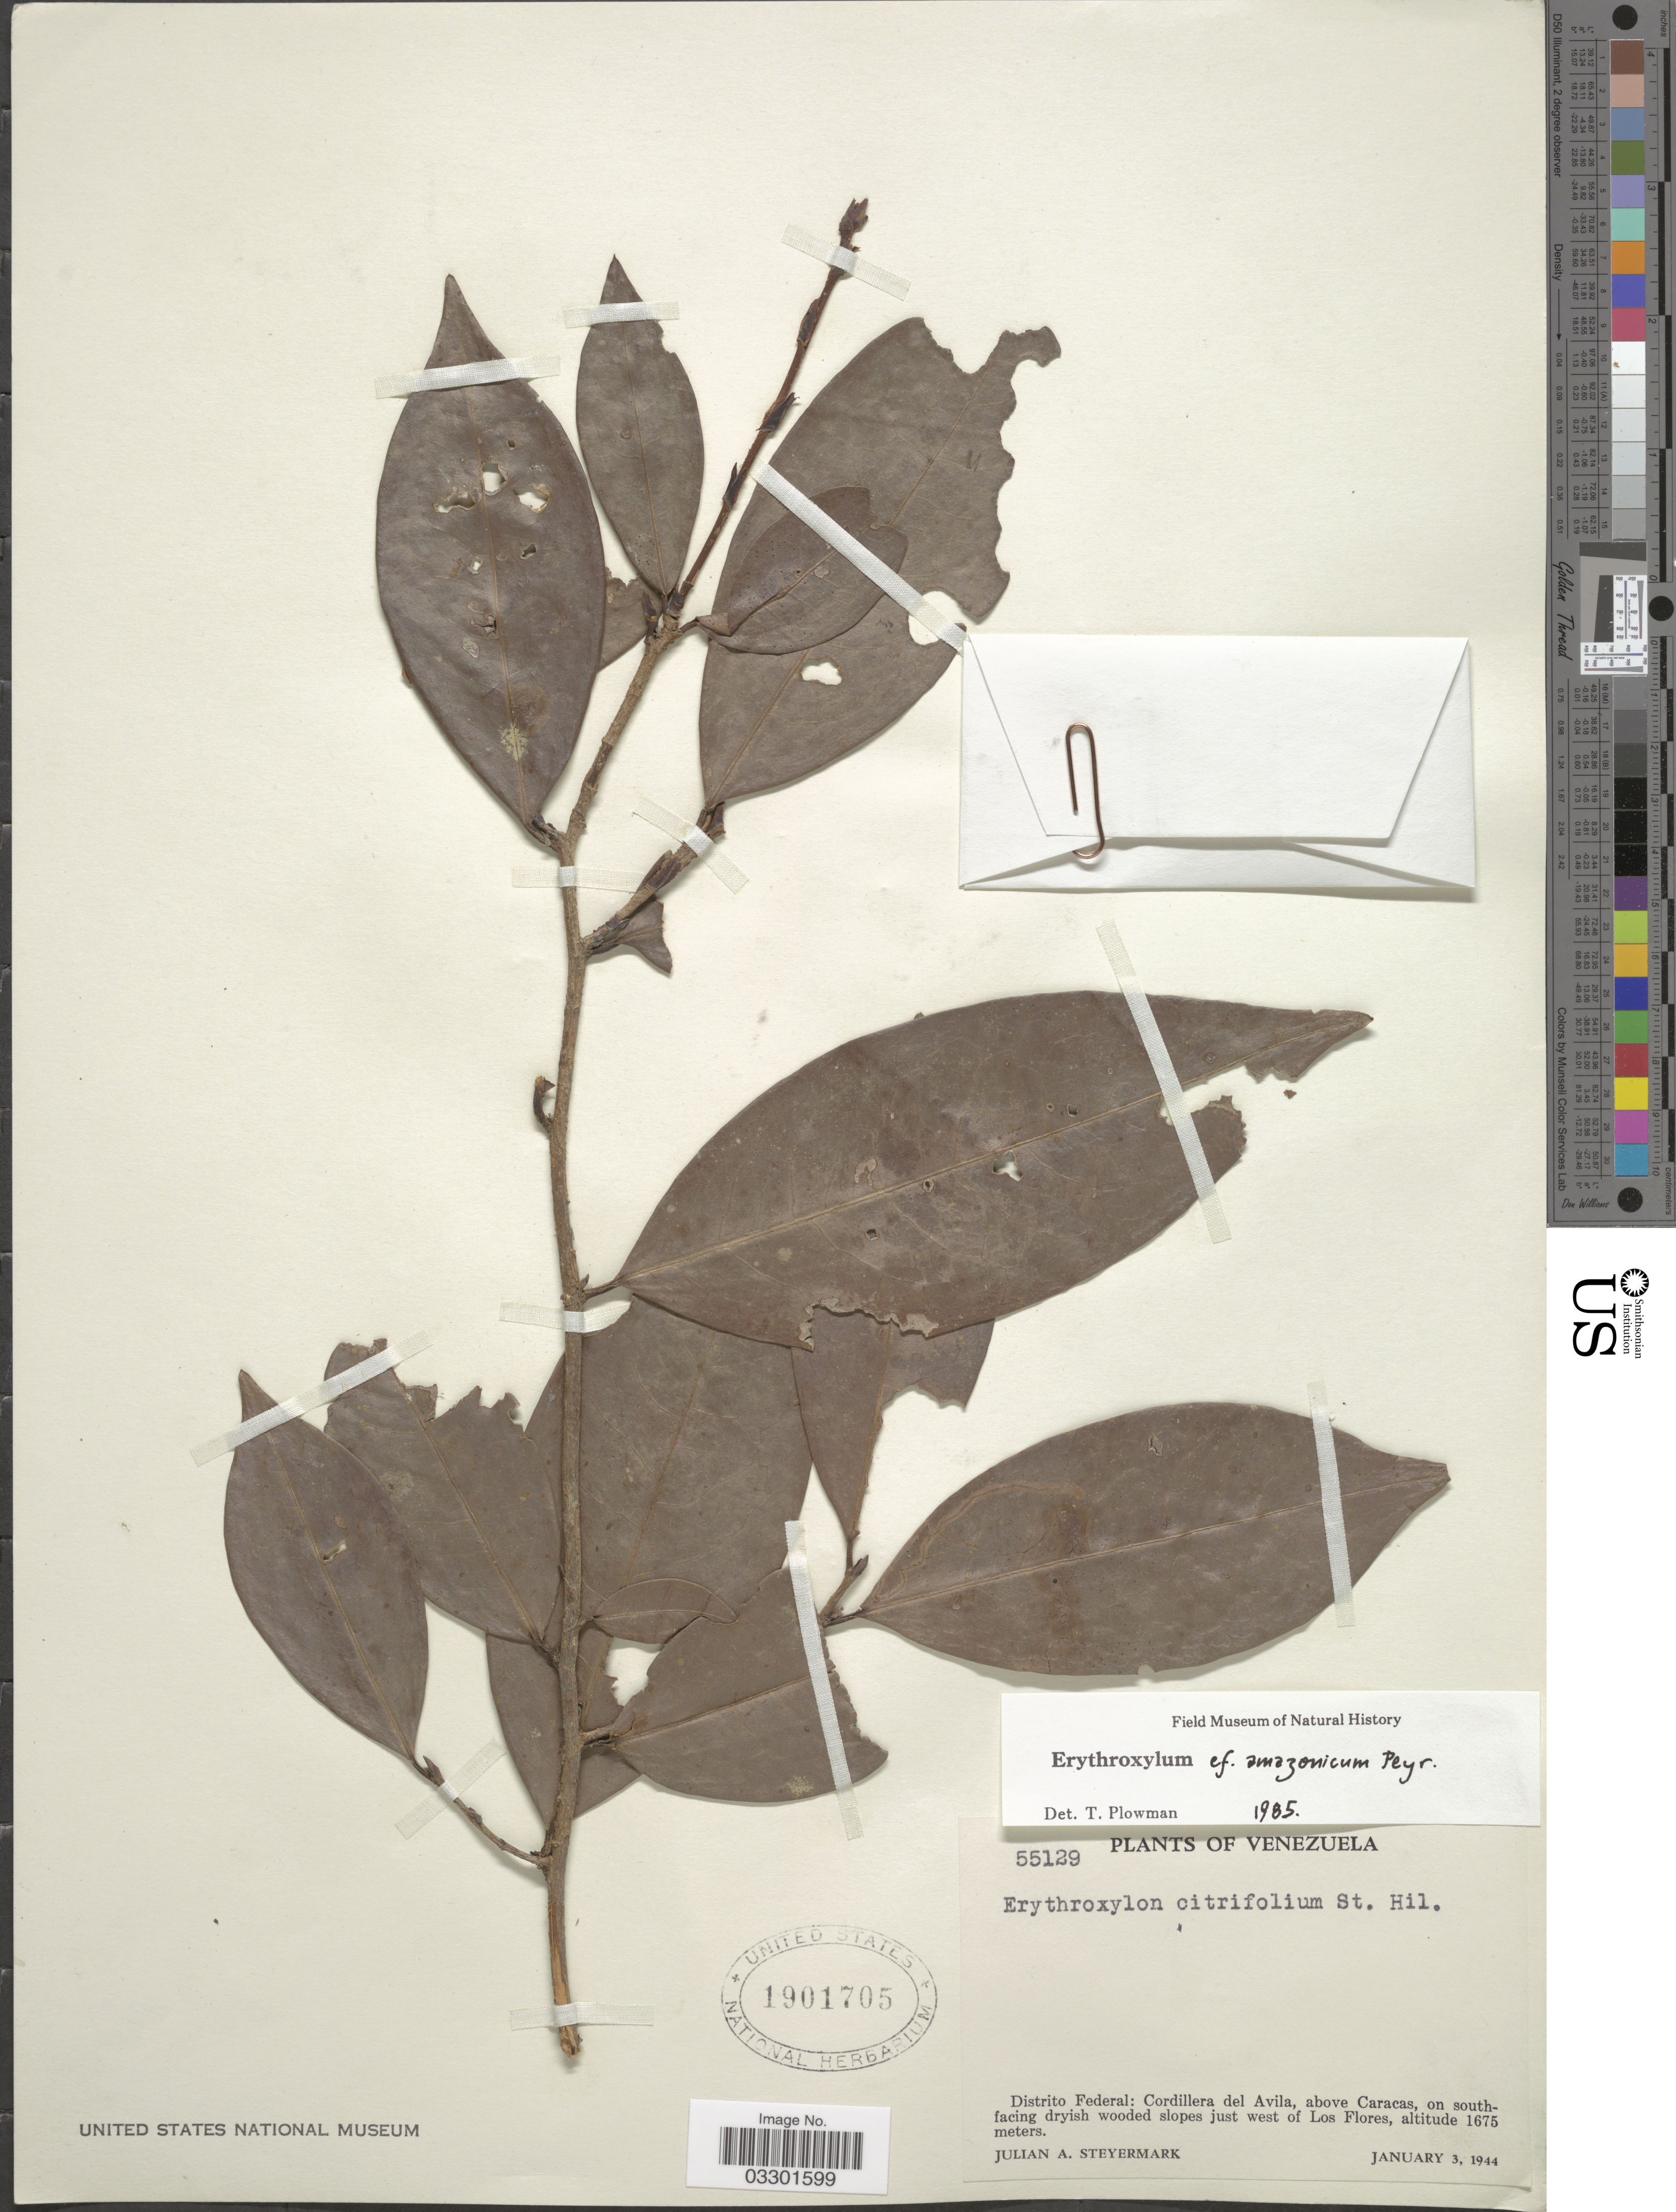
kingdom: Plantae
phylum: Tracheophyta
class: Magnoliopsida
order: Malpighiales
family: Erythroxylaceae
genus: Erythroxylum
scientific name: Erythroxylum amazonicum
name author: Peyr.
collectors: J. Steyermark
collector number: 55129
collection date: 1944-01-03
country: Venezuela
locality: Distrito Federal: Cordillera del Avila, above Caracas, on southfacing dryish wooded slopes just west of Los Flores.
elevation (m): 1675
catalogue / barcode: US 1901705